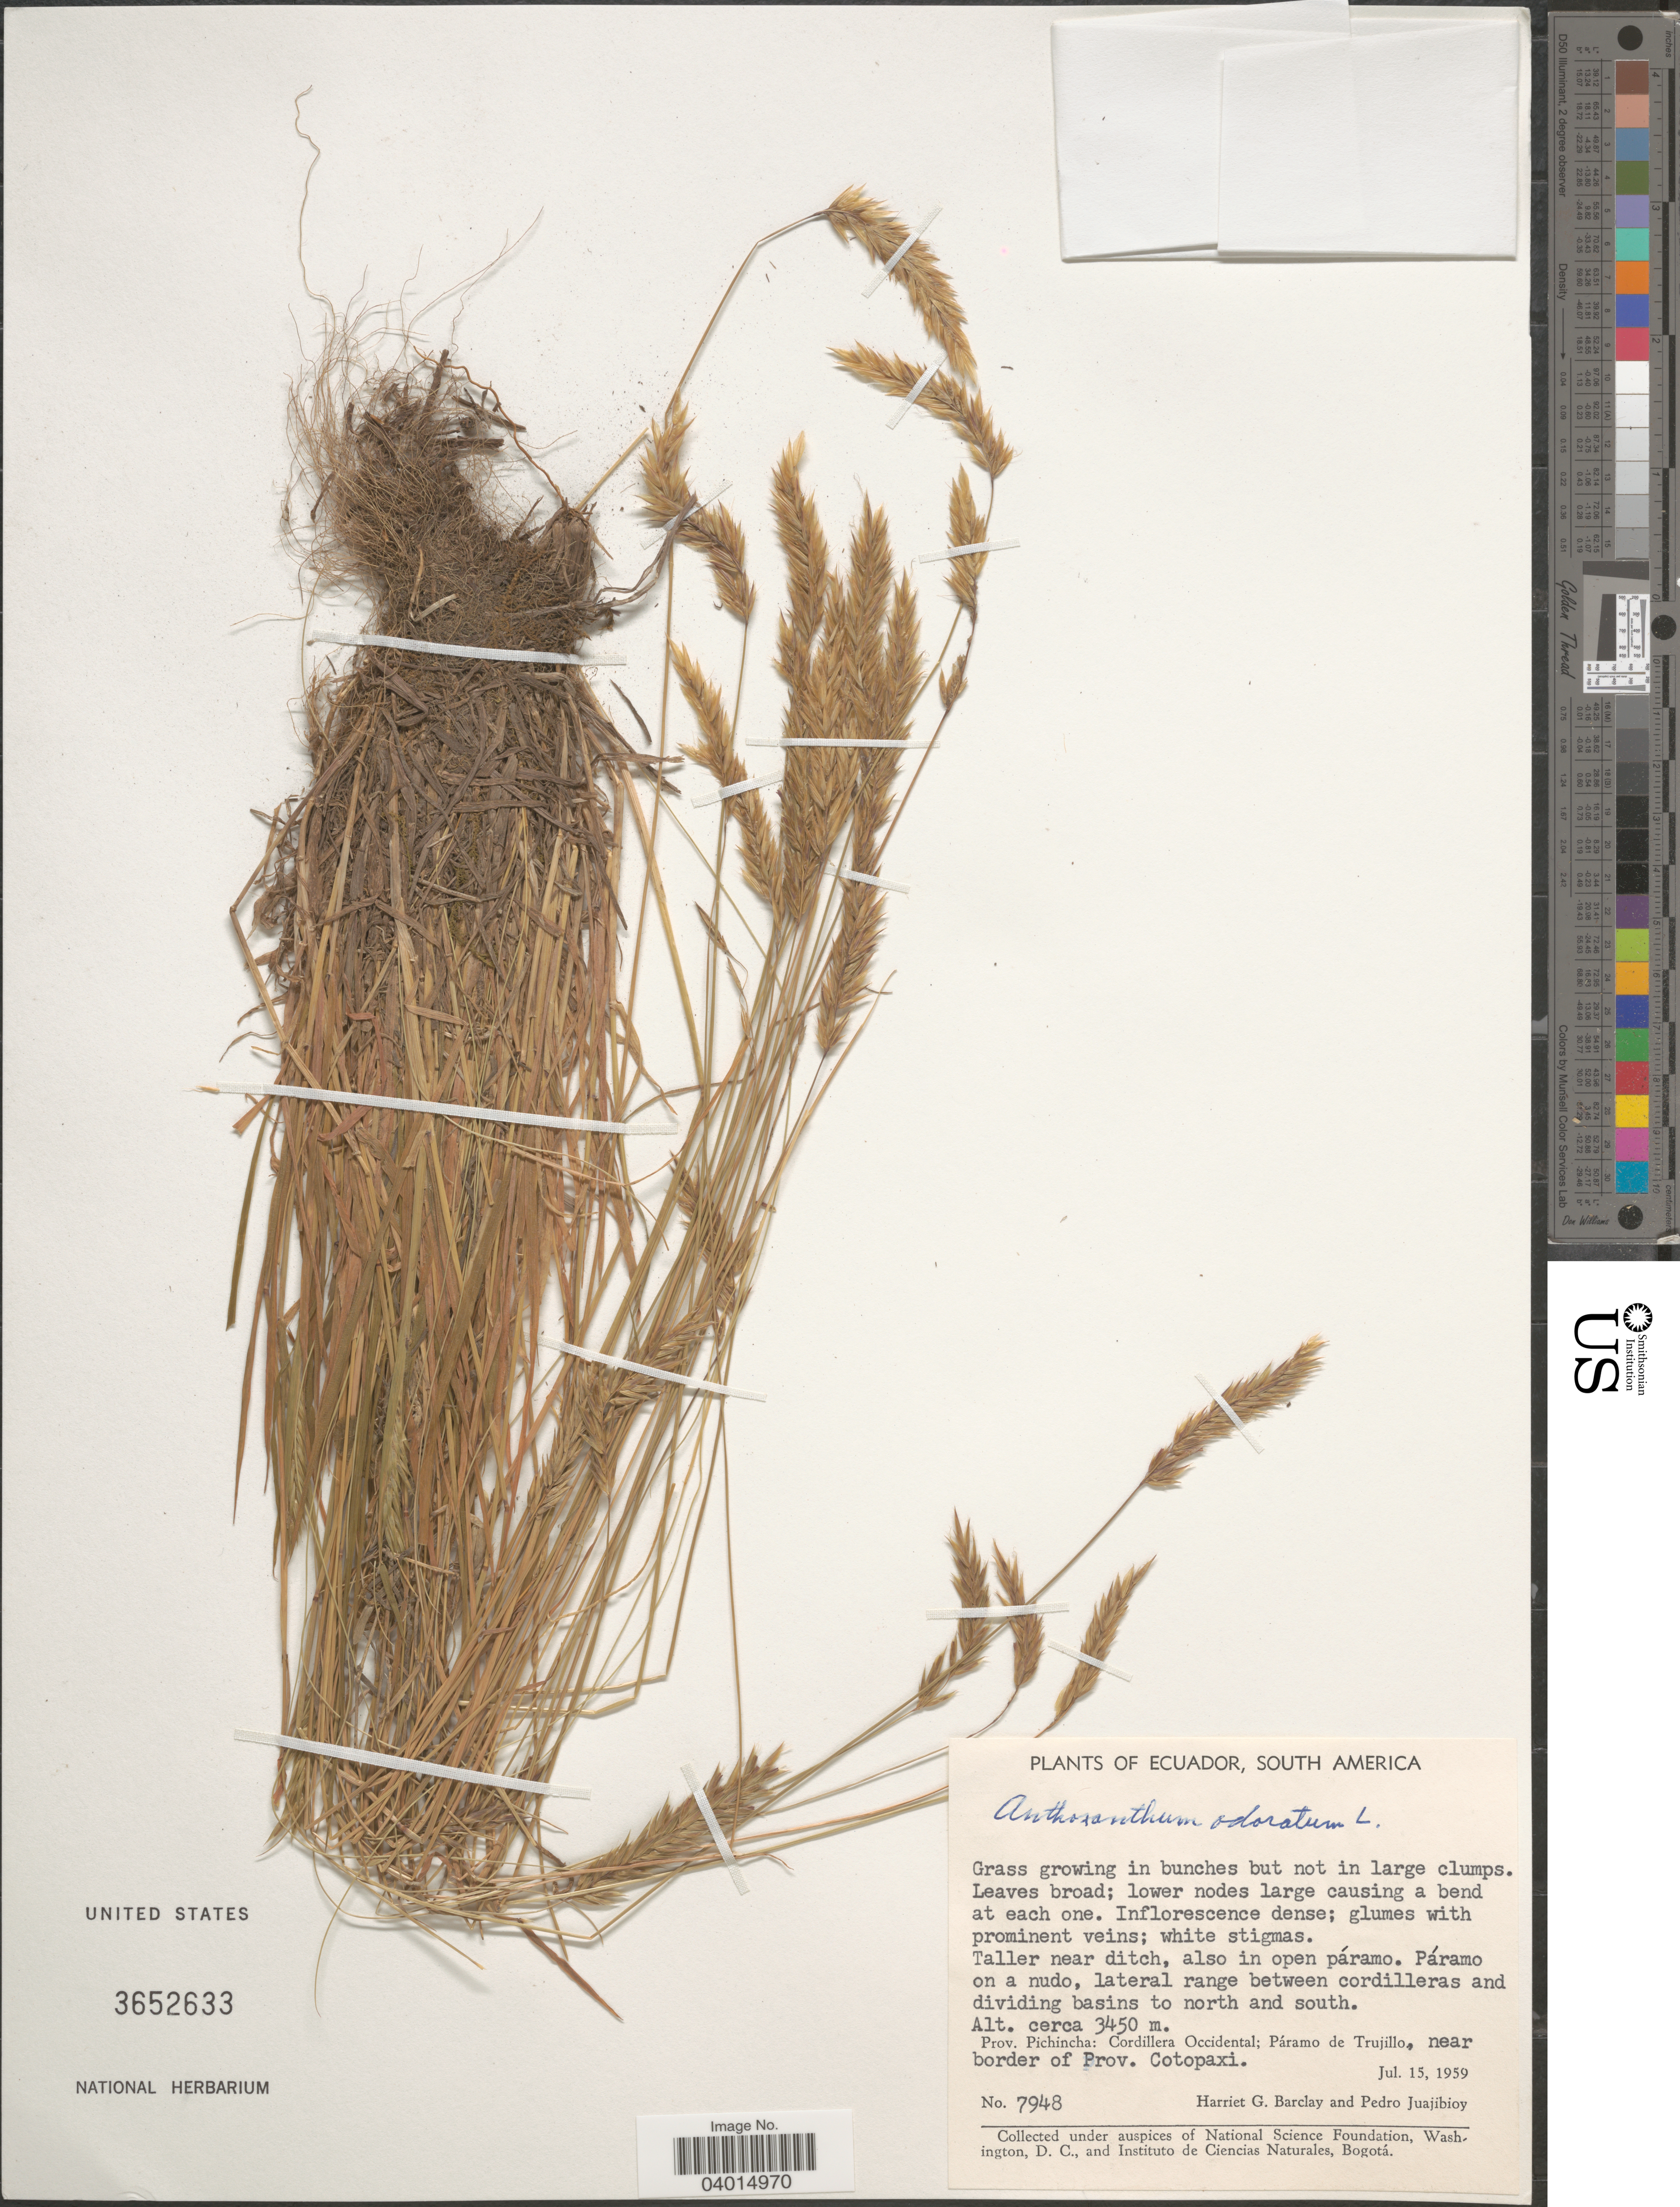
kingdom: Plantae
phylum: Tracheophyta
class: Liliopsida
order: Poales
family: Poaceae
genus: Anthoxanthum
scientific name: Anthoxanthum odoratum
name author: L.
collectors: H. G. Barclay & P. Juajibioy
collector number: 7948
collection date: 1959-07-15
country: Ecuador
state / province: Pichincha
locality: Cordillera Occidental: Páramo de Trujillo, near border of Prov. Cotopaxi.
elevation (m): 3450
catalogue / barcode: US 3652633